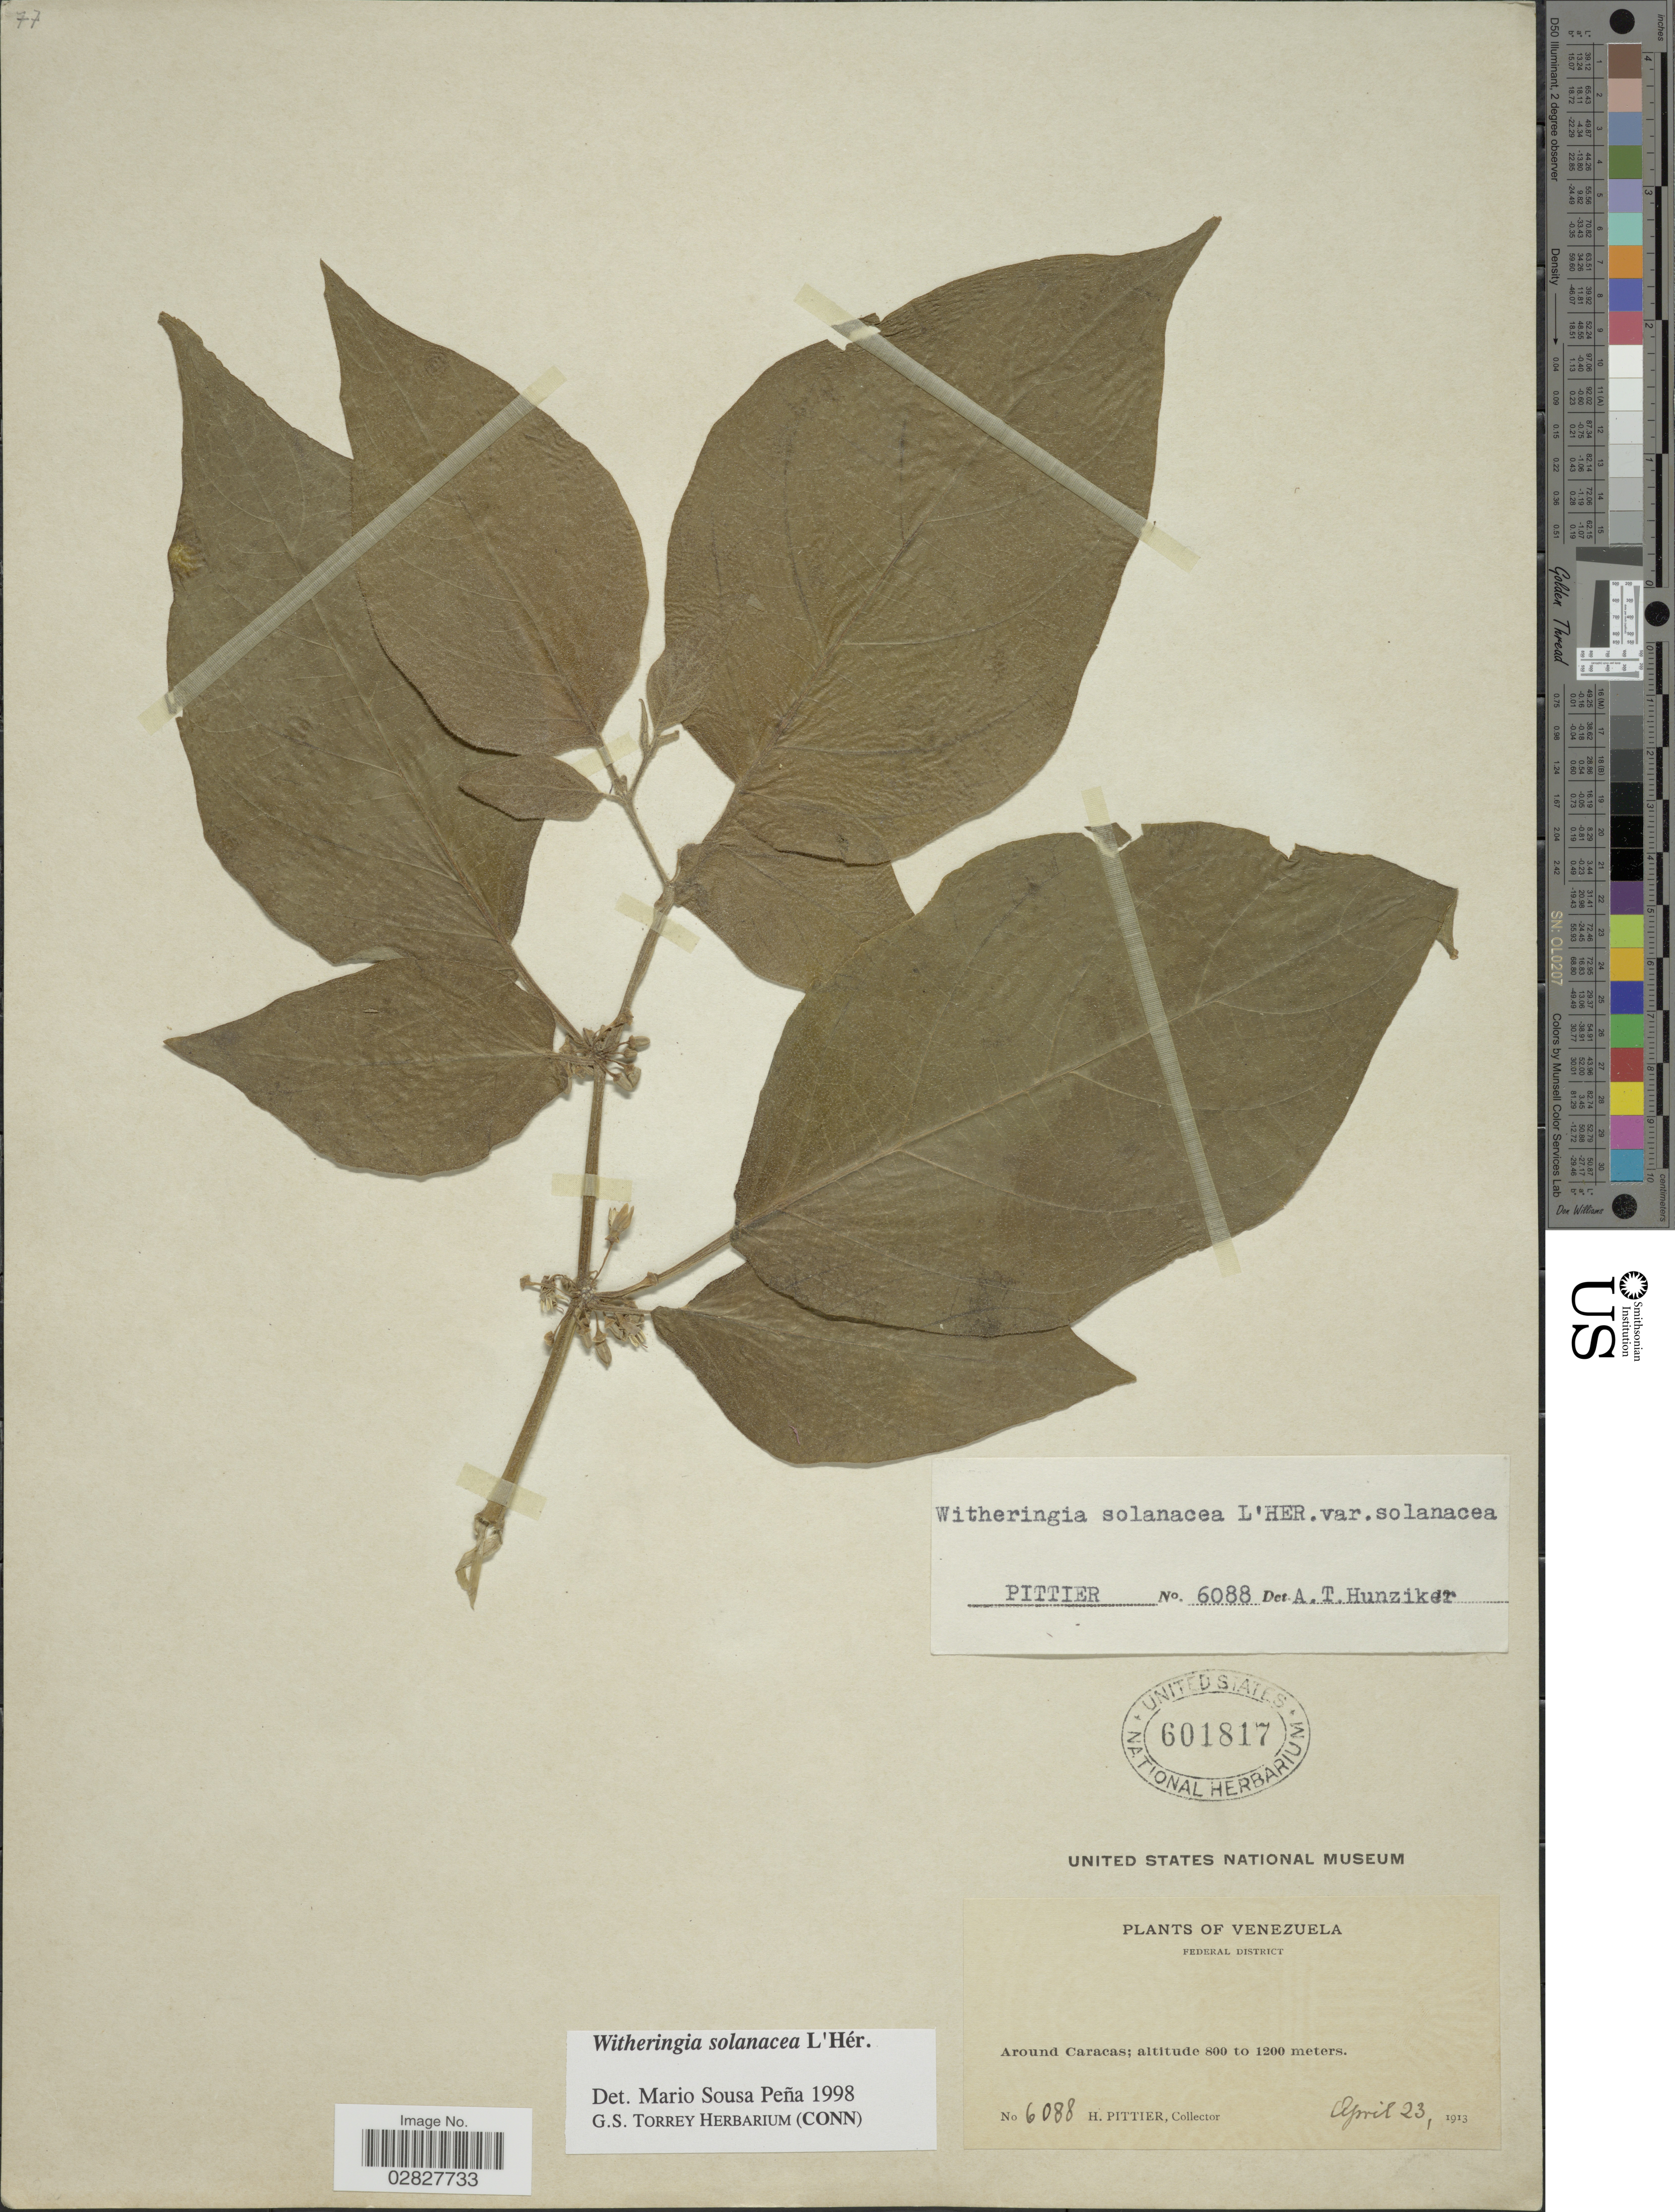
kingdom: Plantae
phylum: Tracheophyta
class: Magnoliopsida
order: Solanales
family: Solanaceae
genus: Witheringia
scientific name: Witheringia solanacea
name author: L'Hér.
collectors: H. F. Pittier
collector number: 6088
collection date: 1913-04-23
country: Venezuela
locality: Federal District. Around Caracas.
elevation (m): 800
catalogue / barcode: US 601817